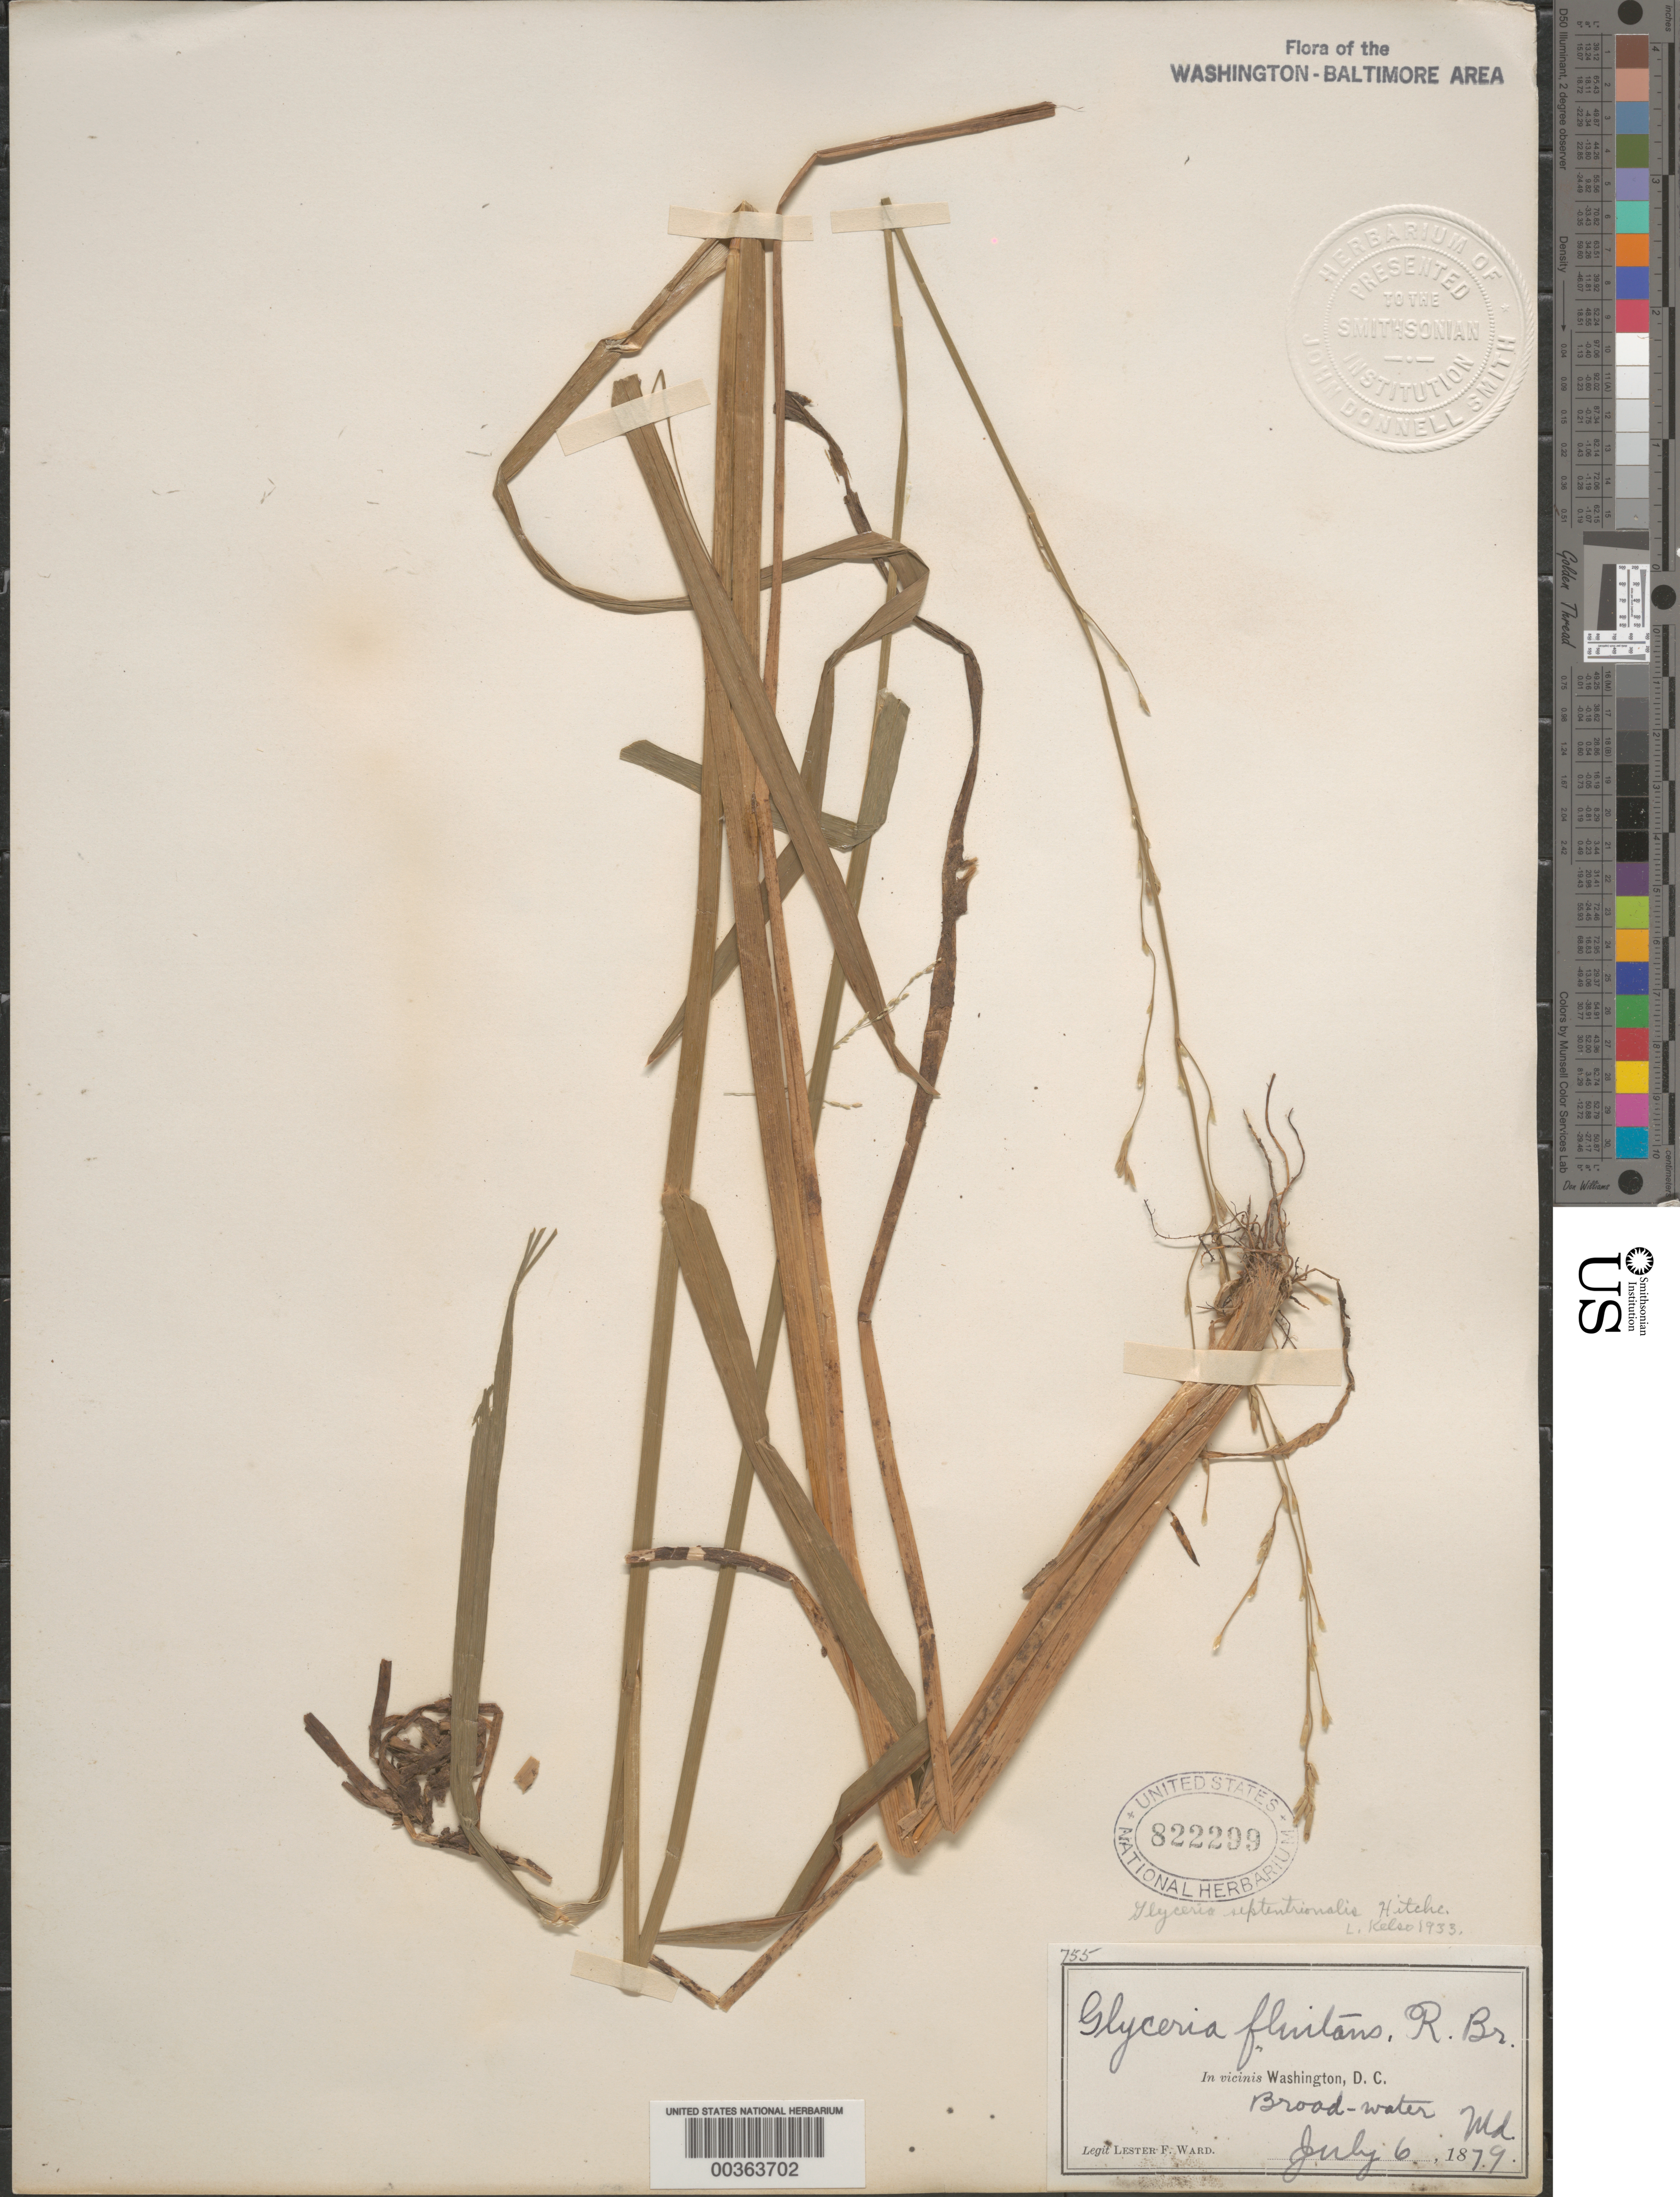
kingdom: Plantae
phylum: Tracheophyta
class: Liliopsida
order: Poales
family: Poaceae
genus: Glyceria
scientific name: Glyceria septentrionalis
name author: Hitchc.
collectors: L. F. Ward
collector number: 755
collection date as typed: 06 Jul 1879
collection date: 1879-07-06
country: United States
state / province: Maryland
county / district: Montgomery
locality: Broad Water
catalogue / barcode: US 822299